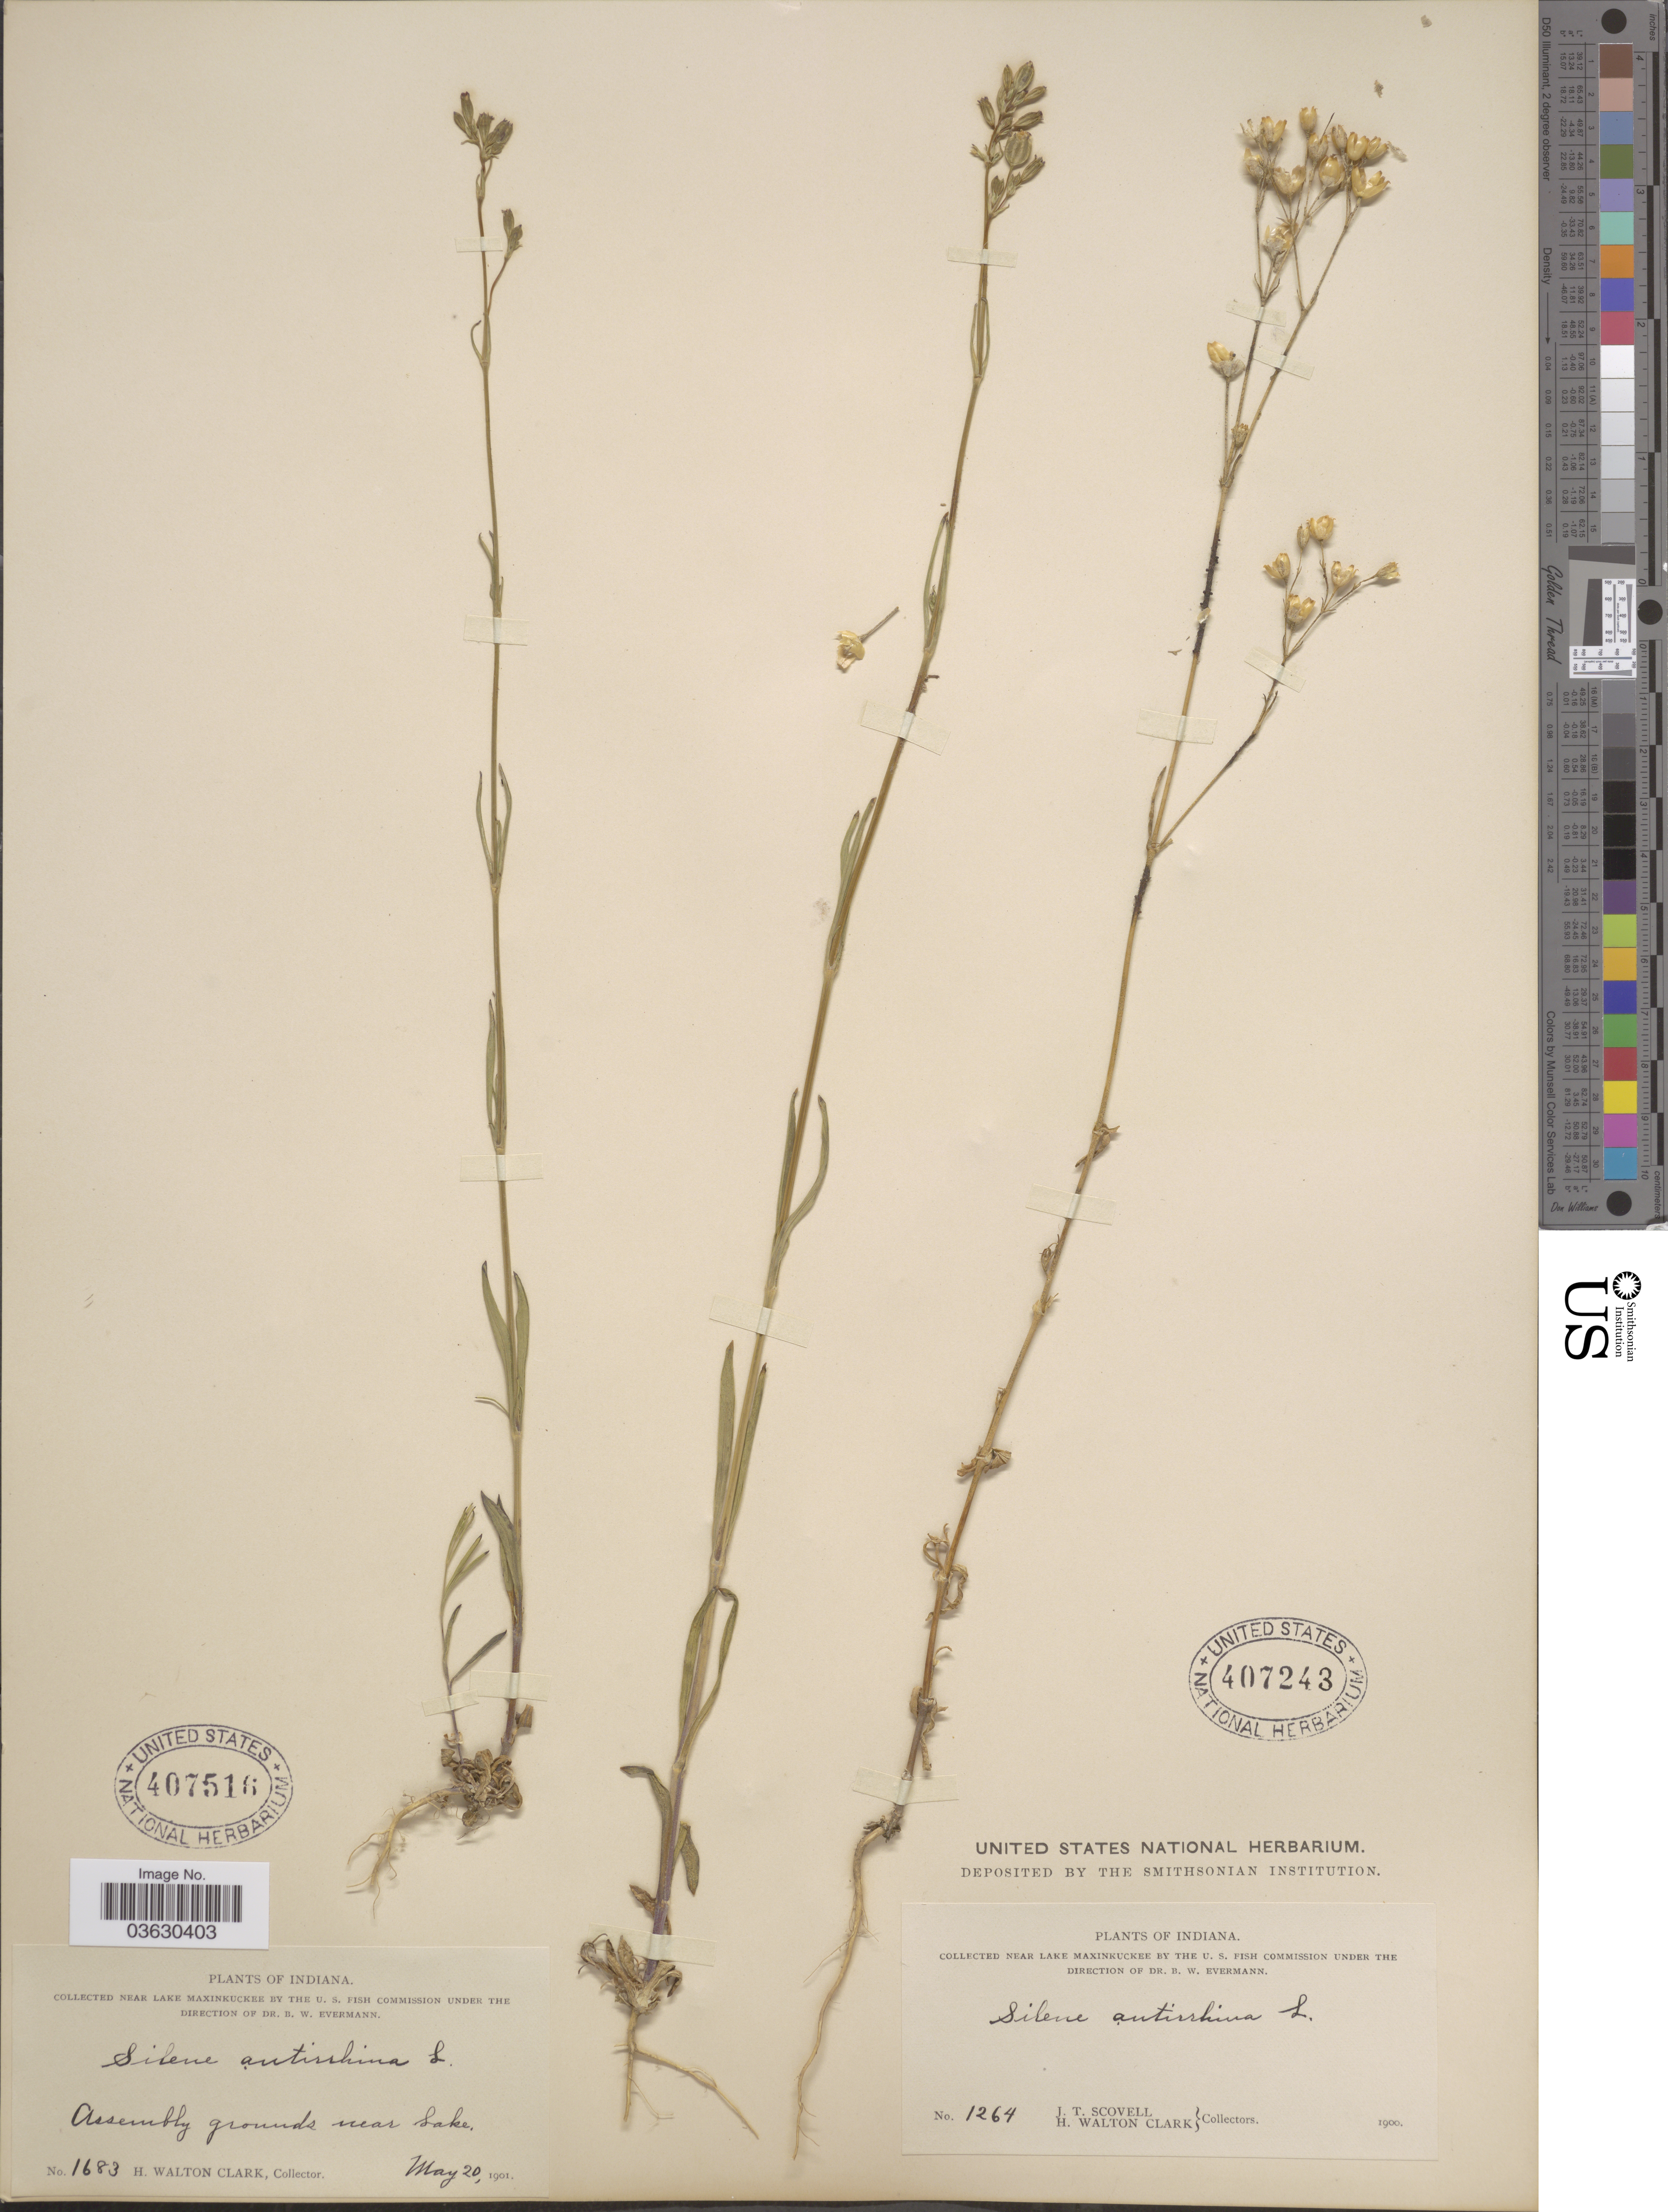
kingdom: Plantae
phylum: Tracheophyta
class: Magnoliopsida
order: Caryophyllales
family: Caryophyllaceae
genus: Silene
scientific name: Silene antirrhina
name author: L.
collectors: H. W. Clark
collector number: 1683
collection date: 1901-05-20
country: United States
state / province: Indiana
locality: Near Lake Maxinkuckee.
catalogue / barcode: US 407516-2